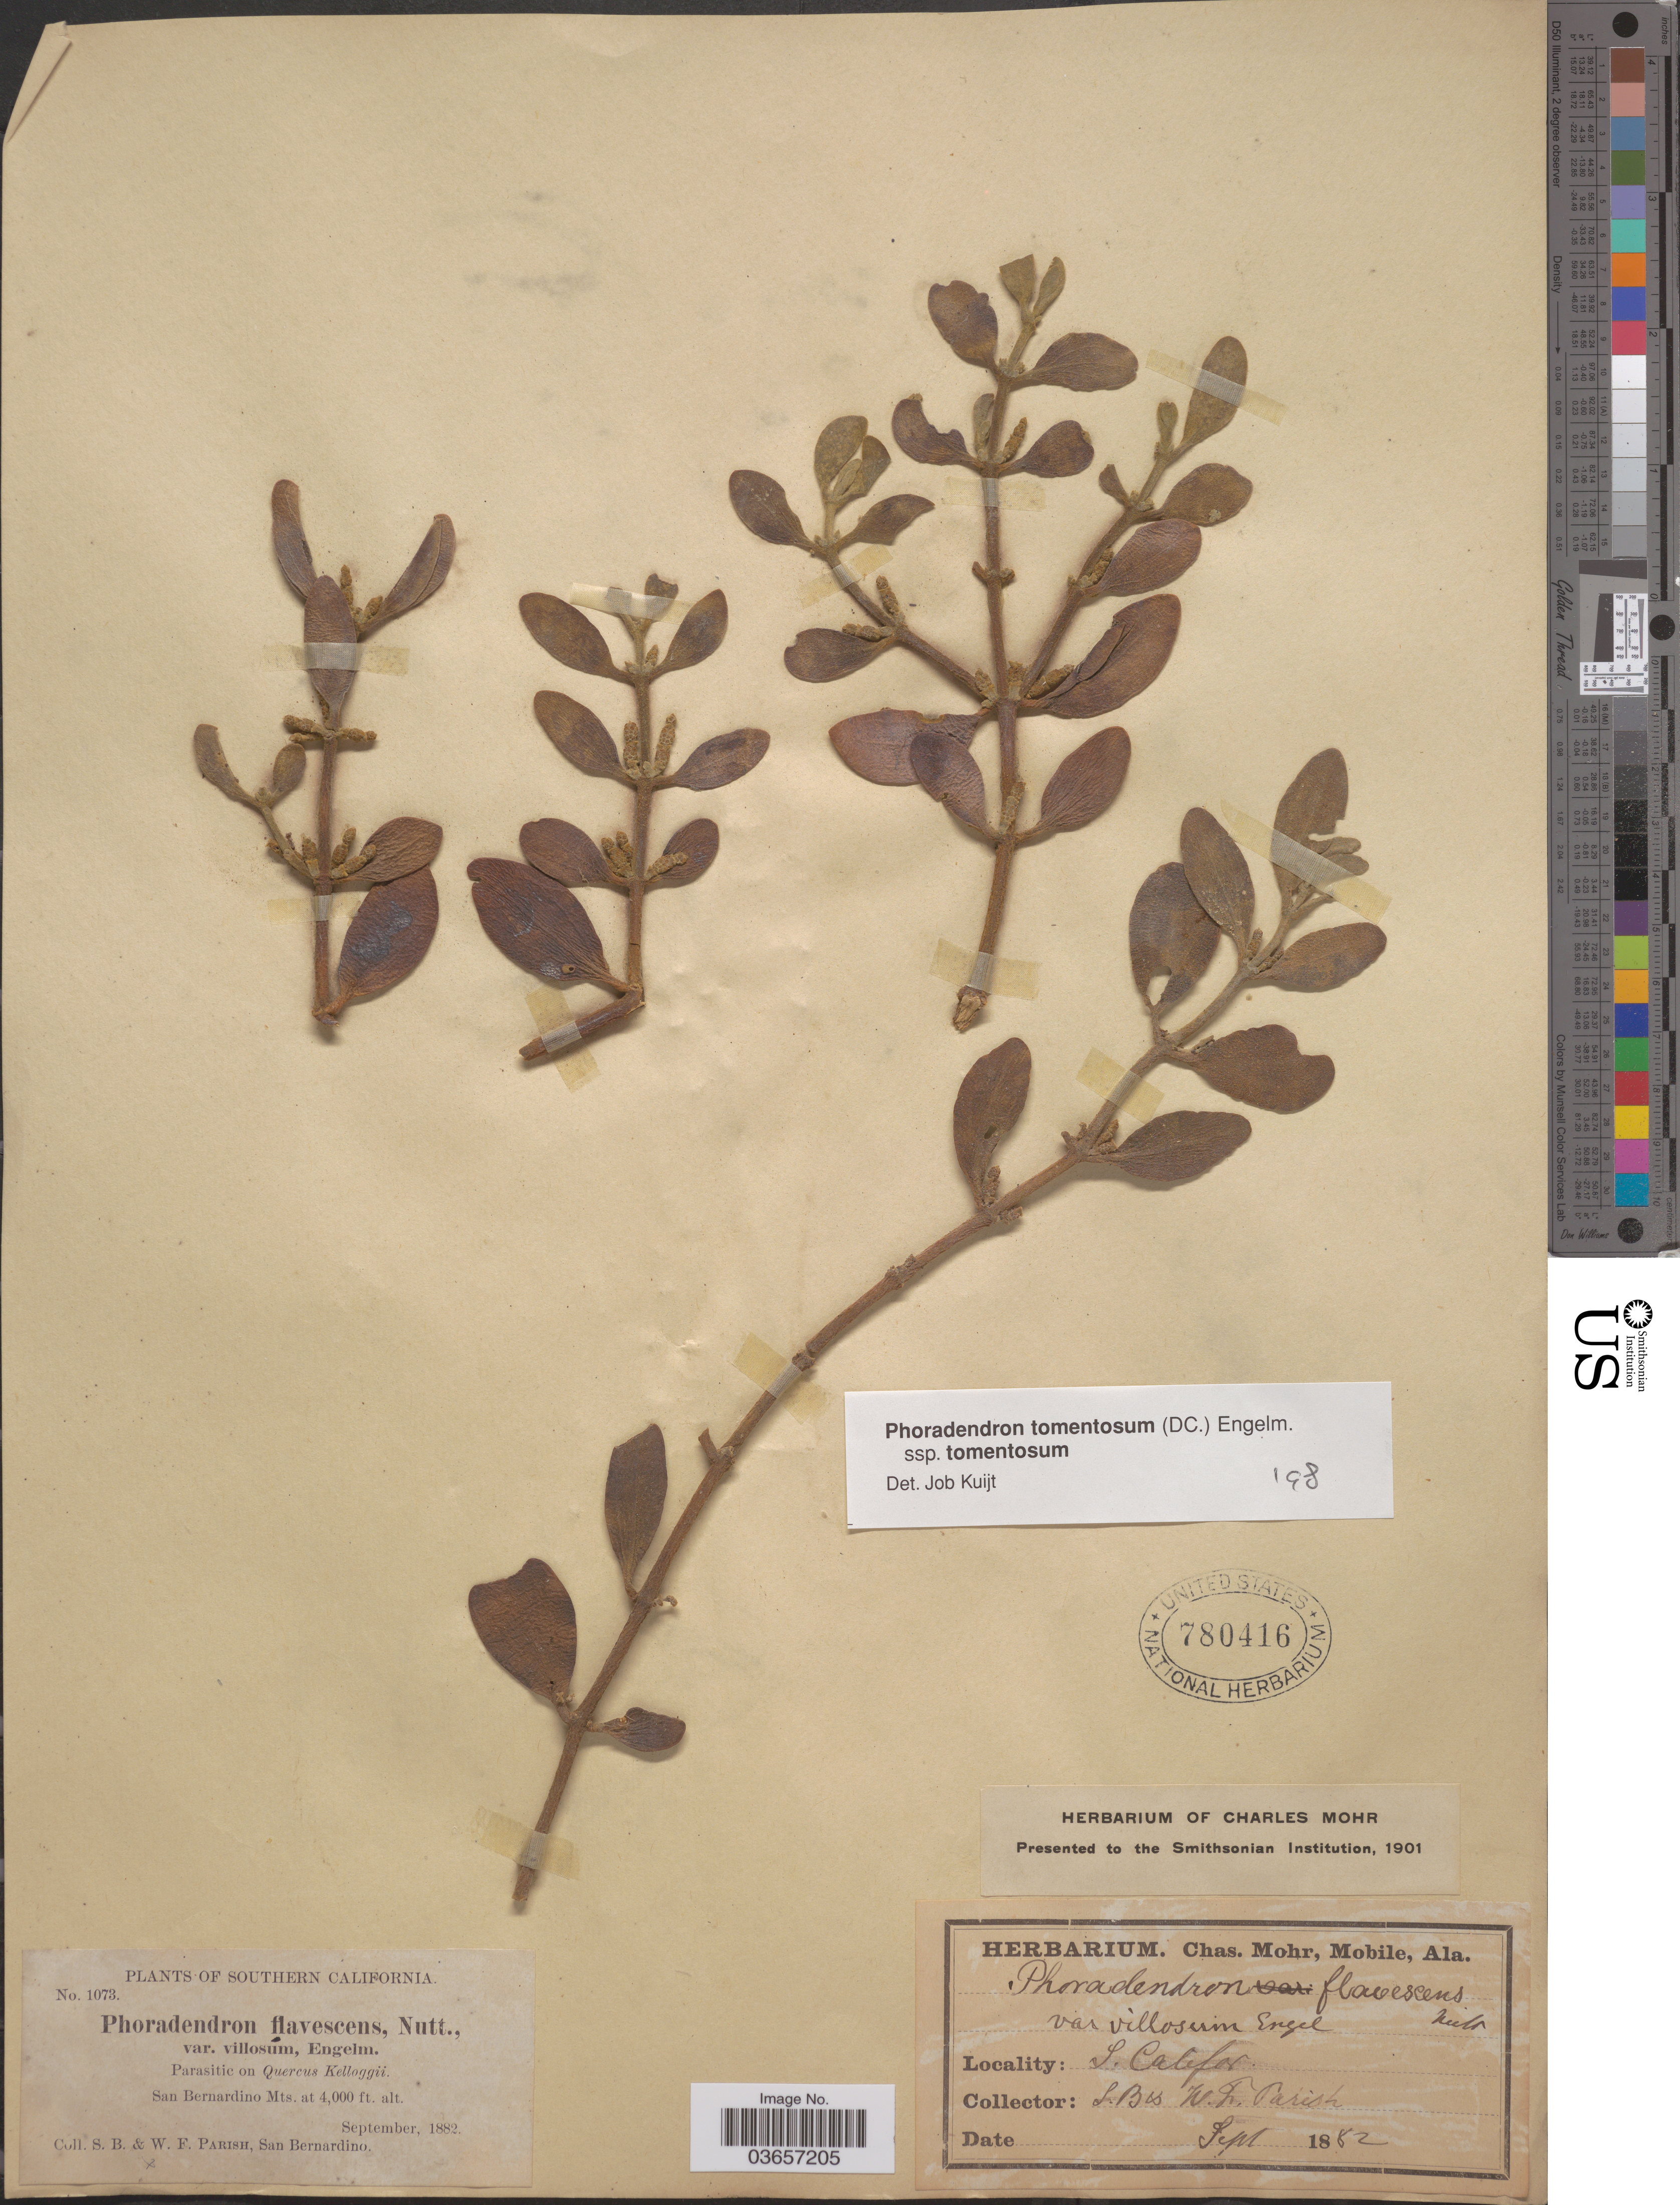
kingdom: Plantae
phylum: Tracheophyta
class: Magnoliopsida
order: Santalales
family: Viscaceae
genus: Phoradendron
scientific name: Phoradendron tomentosum subsp. tomentosum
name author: DC.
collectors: S. B. Parish & W. F. Parish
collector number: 1073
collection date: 1882-09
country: United States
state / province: California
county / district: San Bernardino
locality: Southern California. San Bernardino Mts.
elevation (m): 1219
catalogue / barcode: US 780416